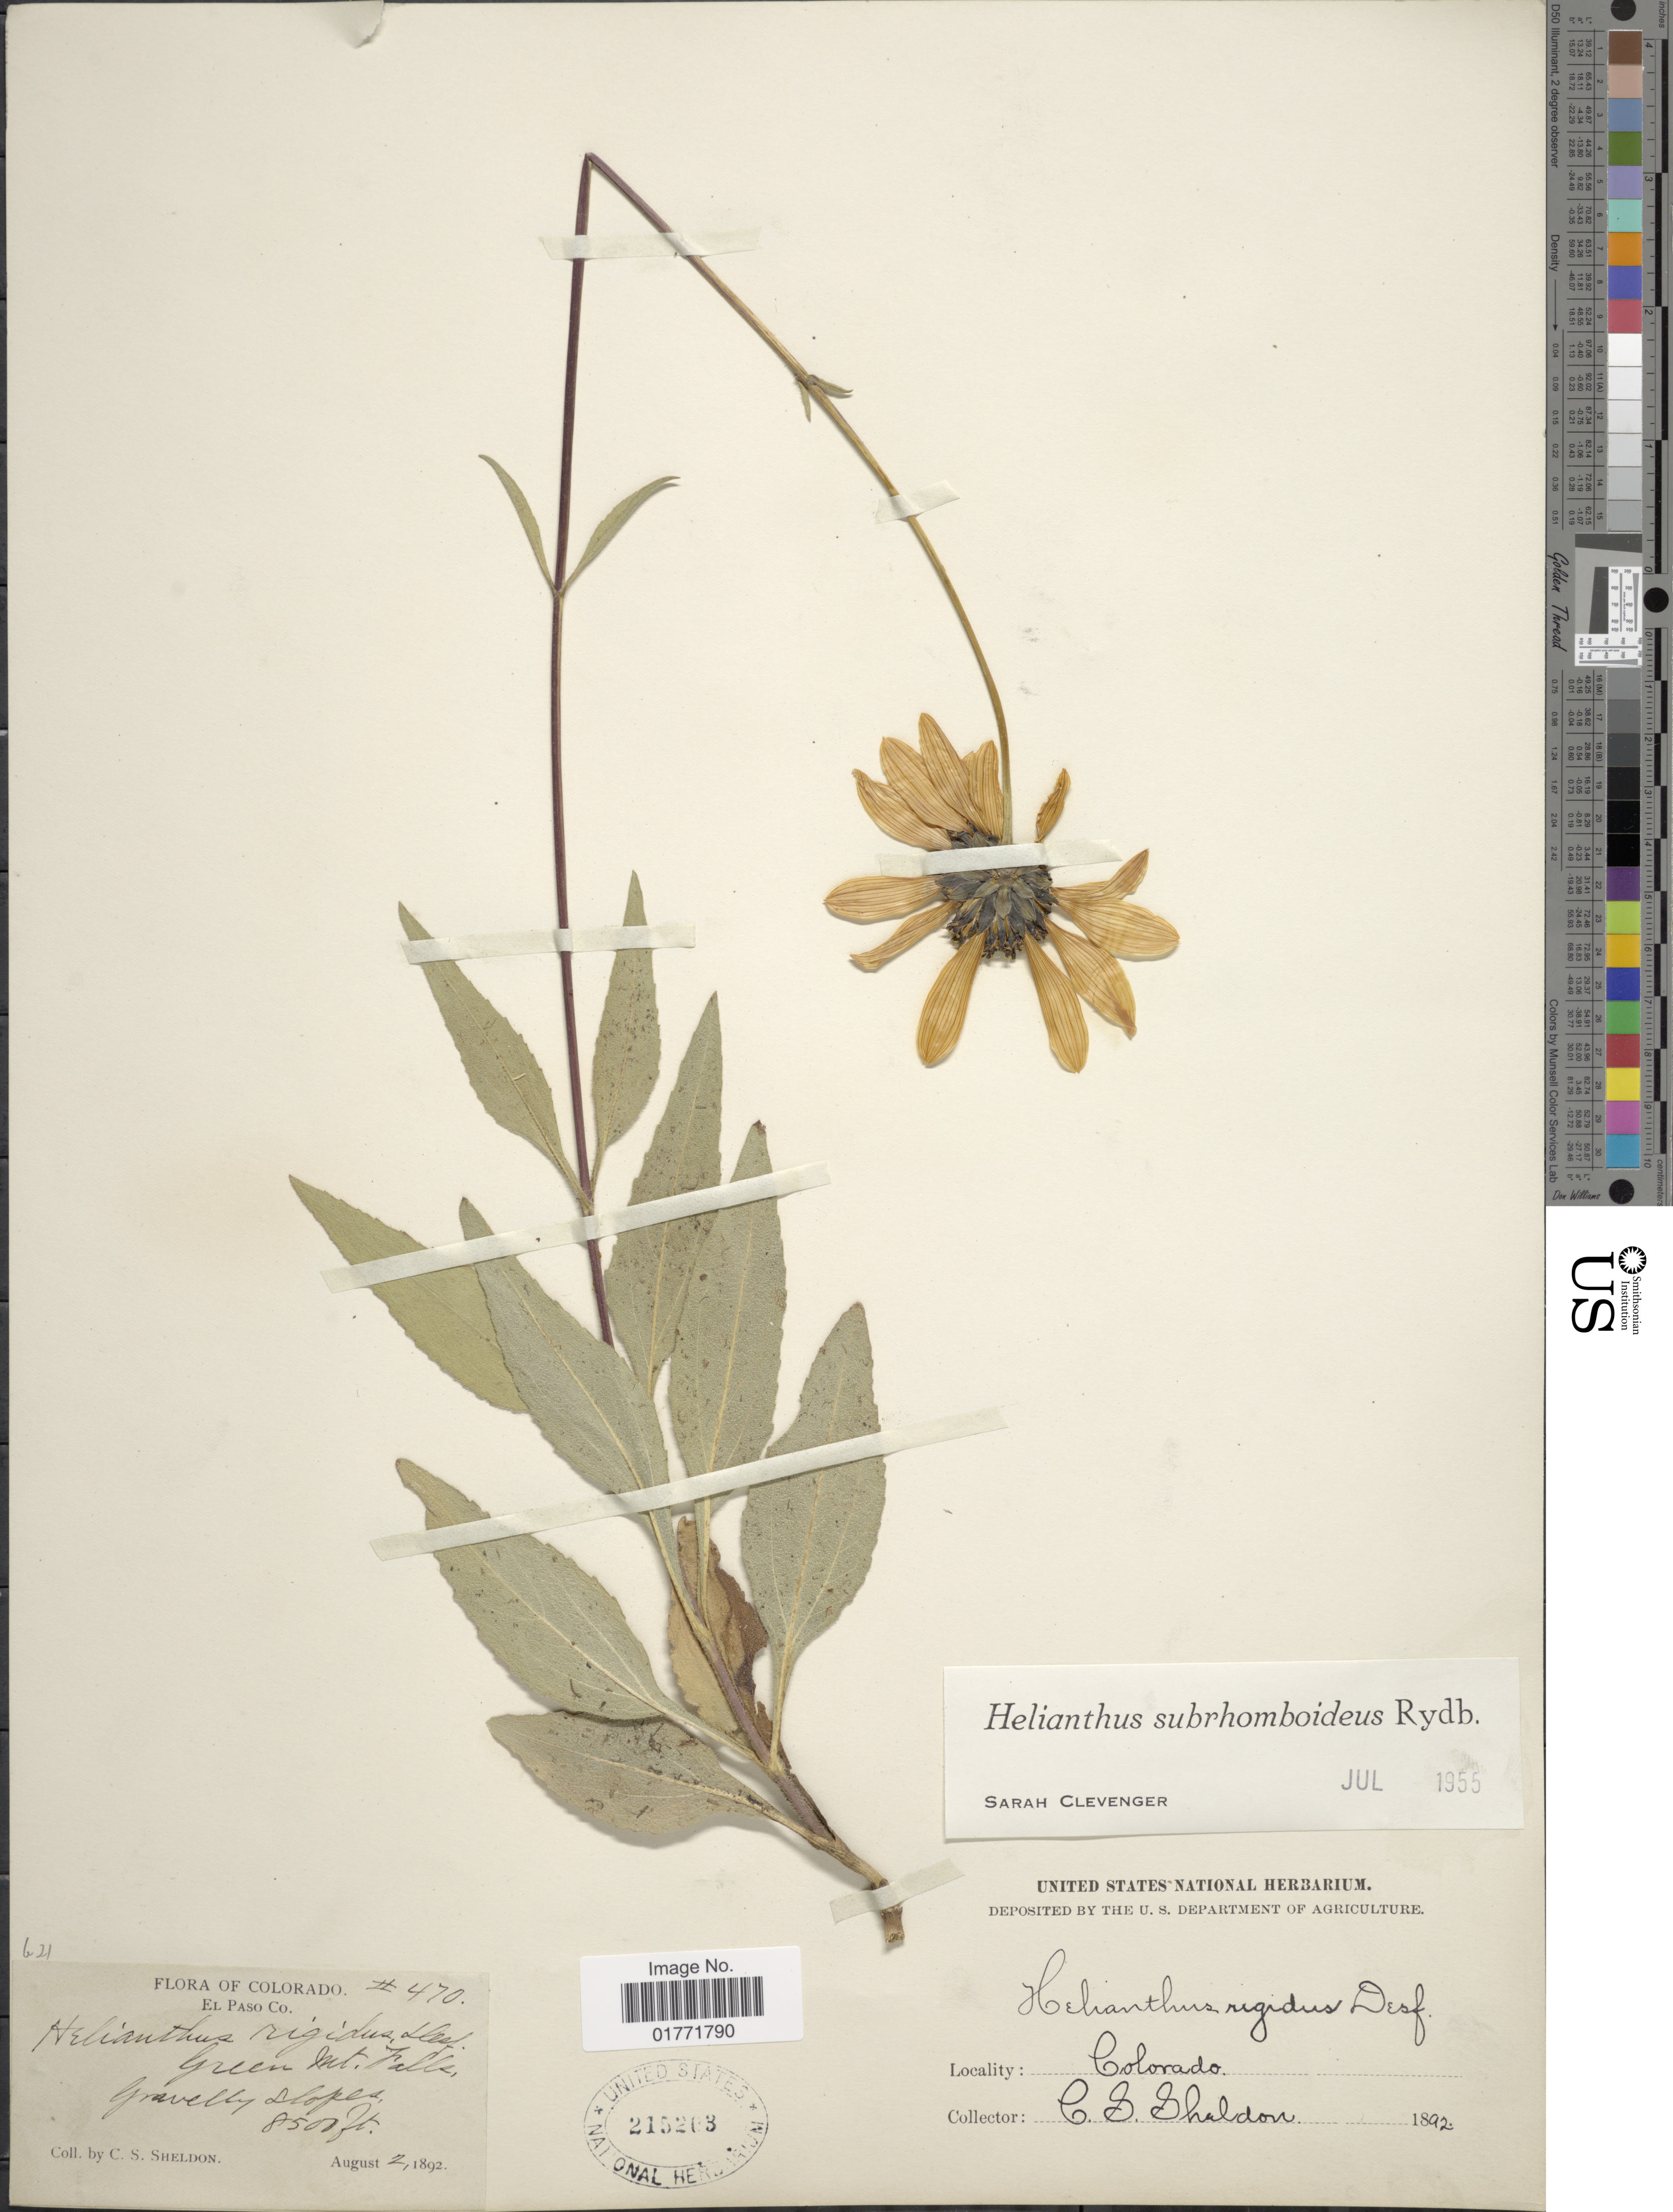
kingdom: Plantae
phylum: Tracheophyta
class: Magnoliopsida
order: Asterales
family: Asteraceae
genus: Helianthus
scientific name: Helianthus subrhomboideus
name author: Rydb.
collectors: C. S. Sheldon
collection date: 1892-08-02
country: United States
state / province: Colorado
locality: Colorado. Green Mt. Falk. Gravelly slopes.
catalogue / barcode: US 215203